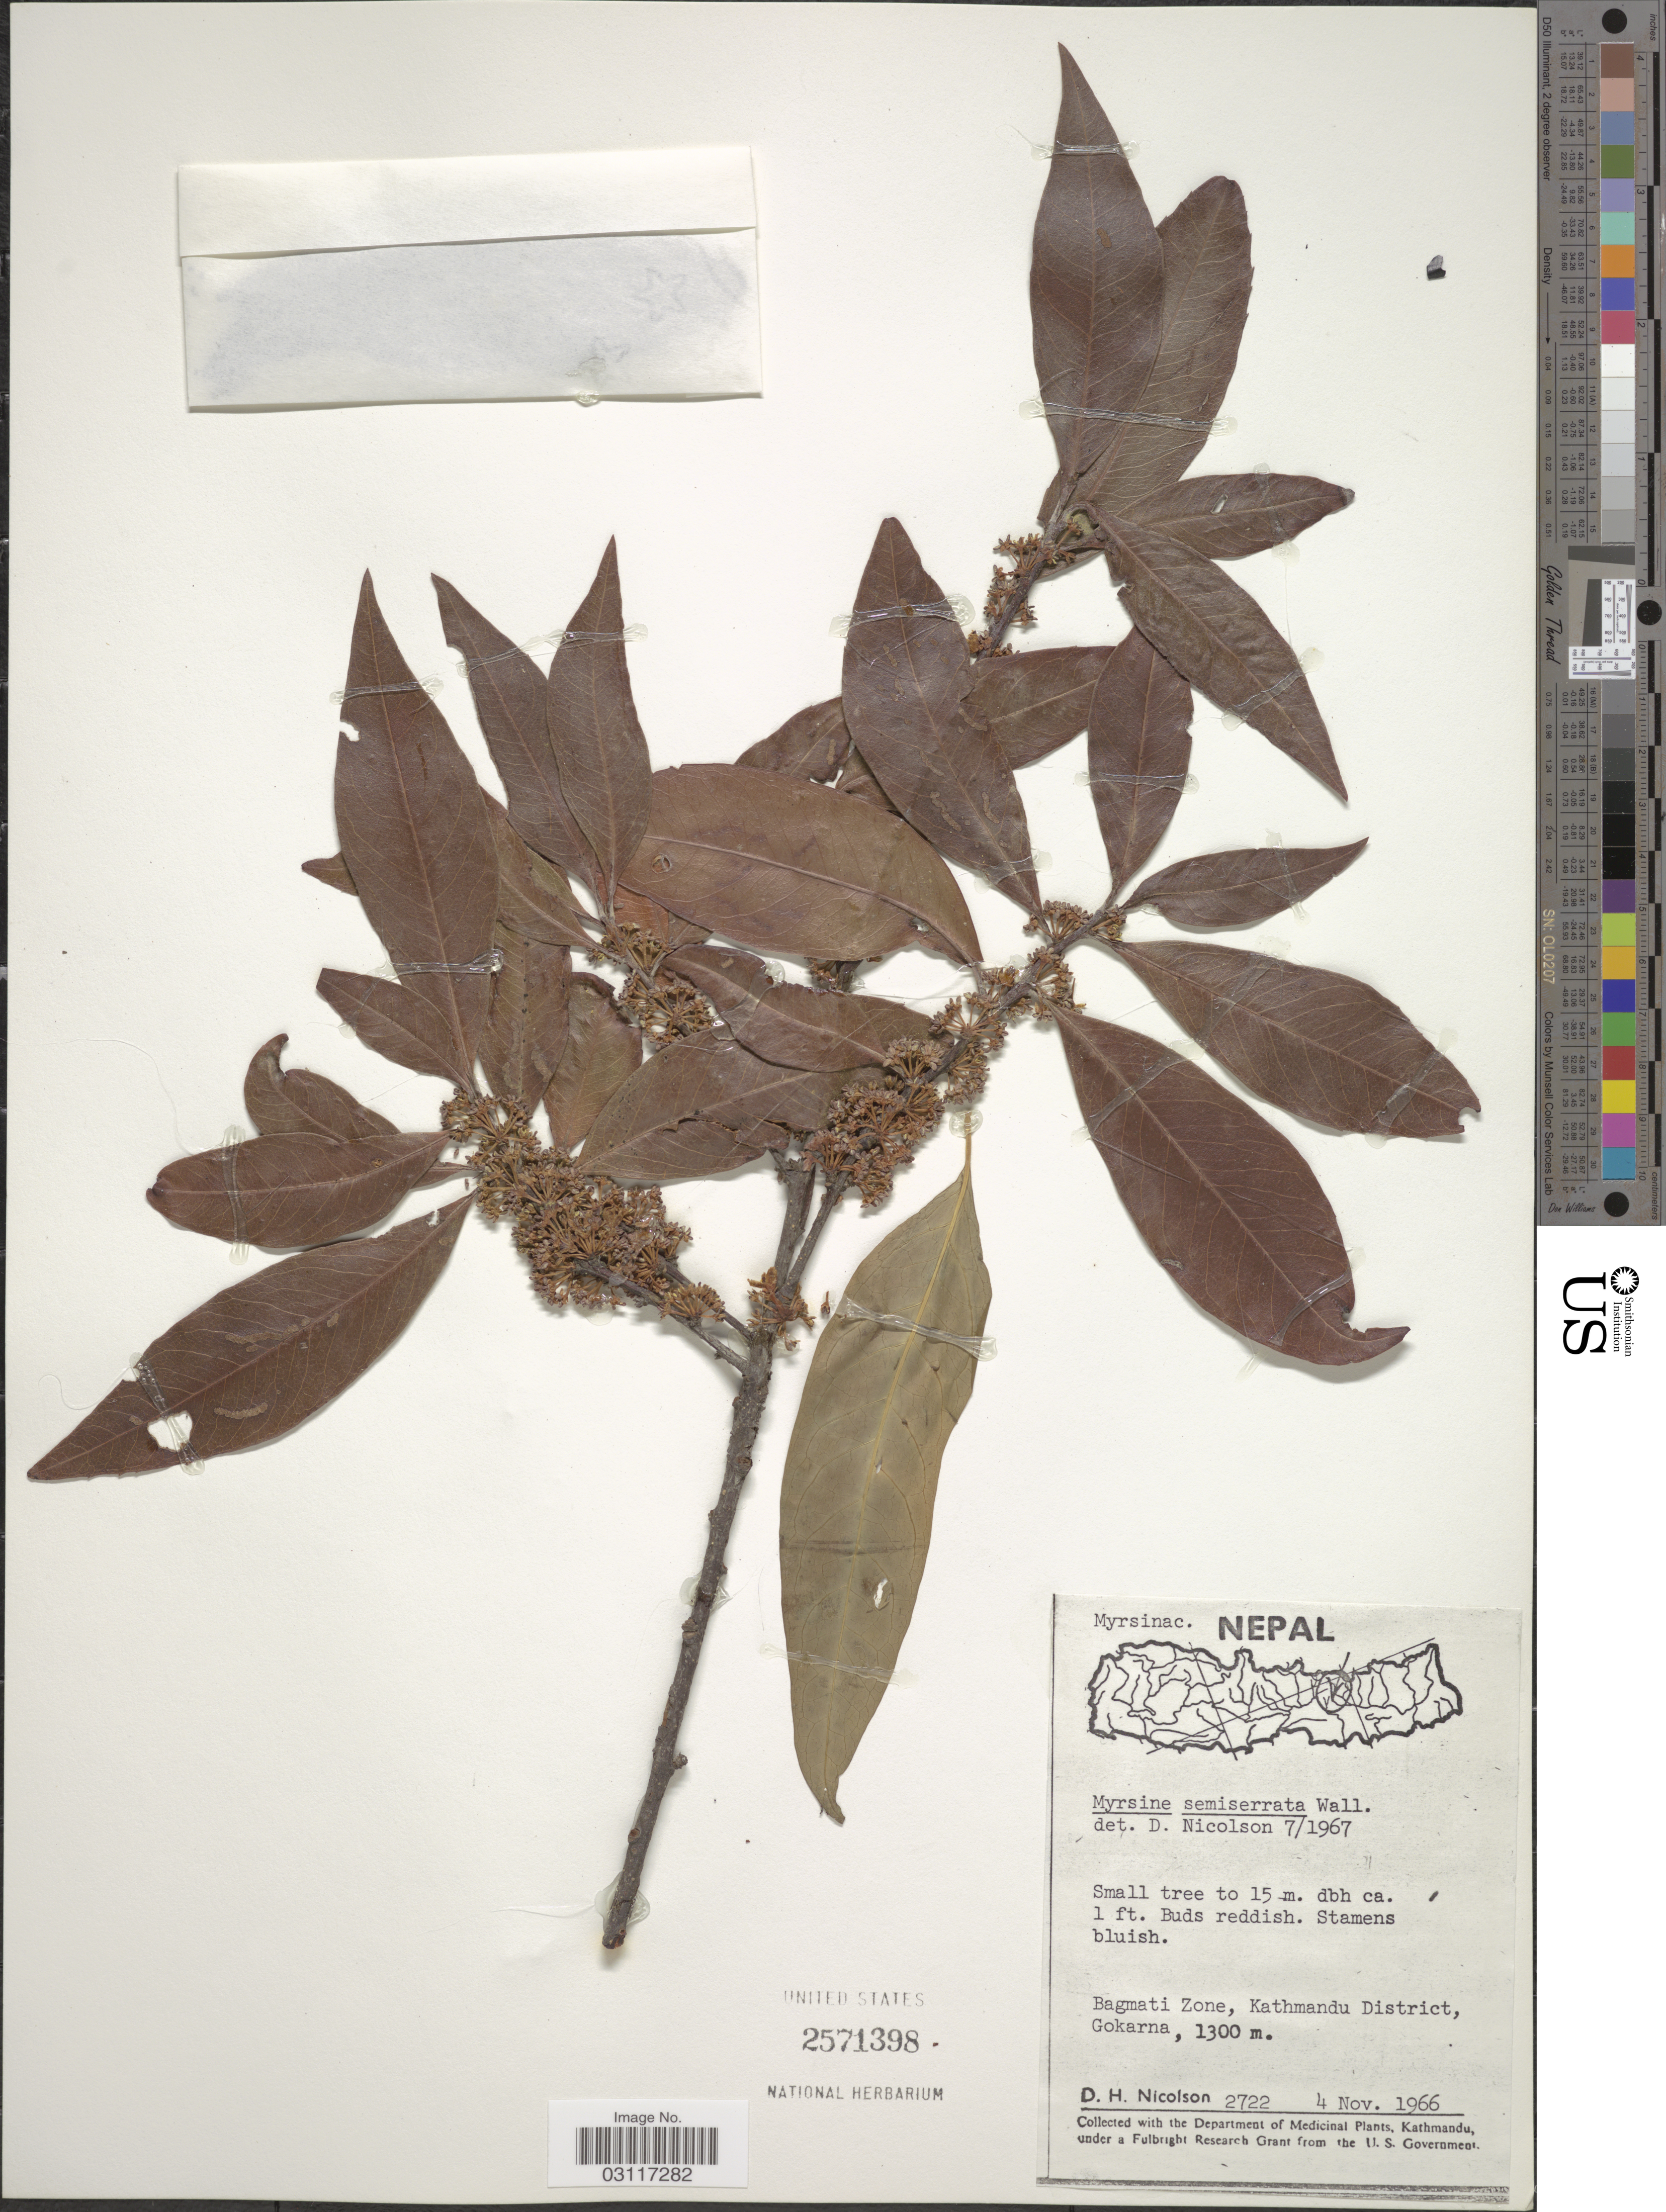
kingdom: Plantae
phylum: Tracheophyta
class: Magnoliopsida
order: Ericales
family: Primulaceae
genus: Myrsine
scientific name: Myrsine semiserrata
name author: Wall.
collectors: D. H. Nicolson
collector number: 2722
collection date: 1966-11-04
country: Nepal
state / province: Bagmati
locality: Bagmati Zone, Kathmandu District, Gokarna.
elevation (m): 1300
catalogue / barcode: US 2571398